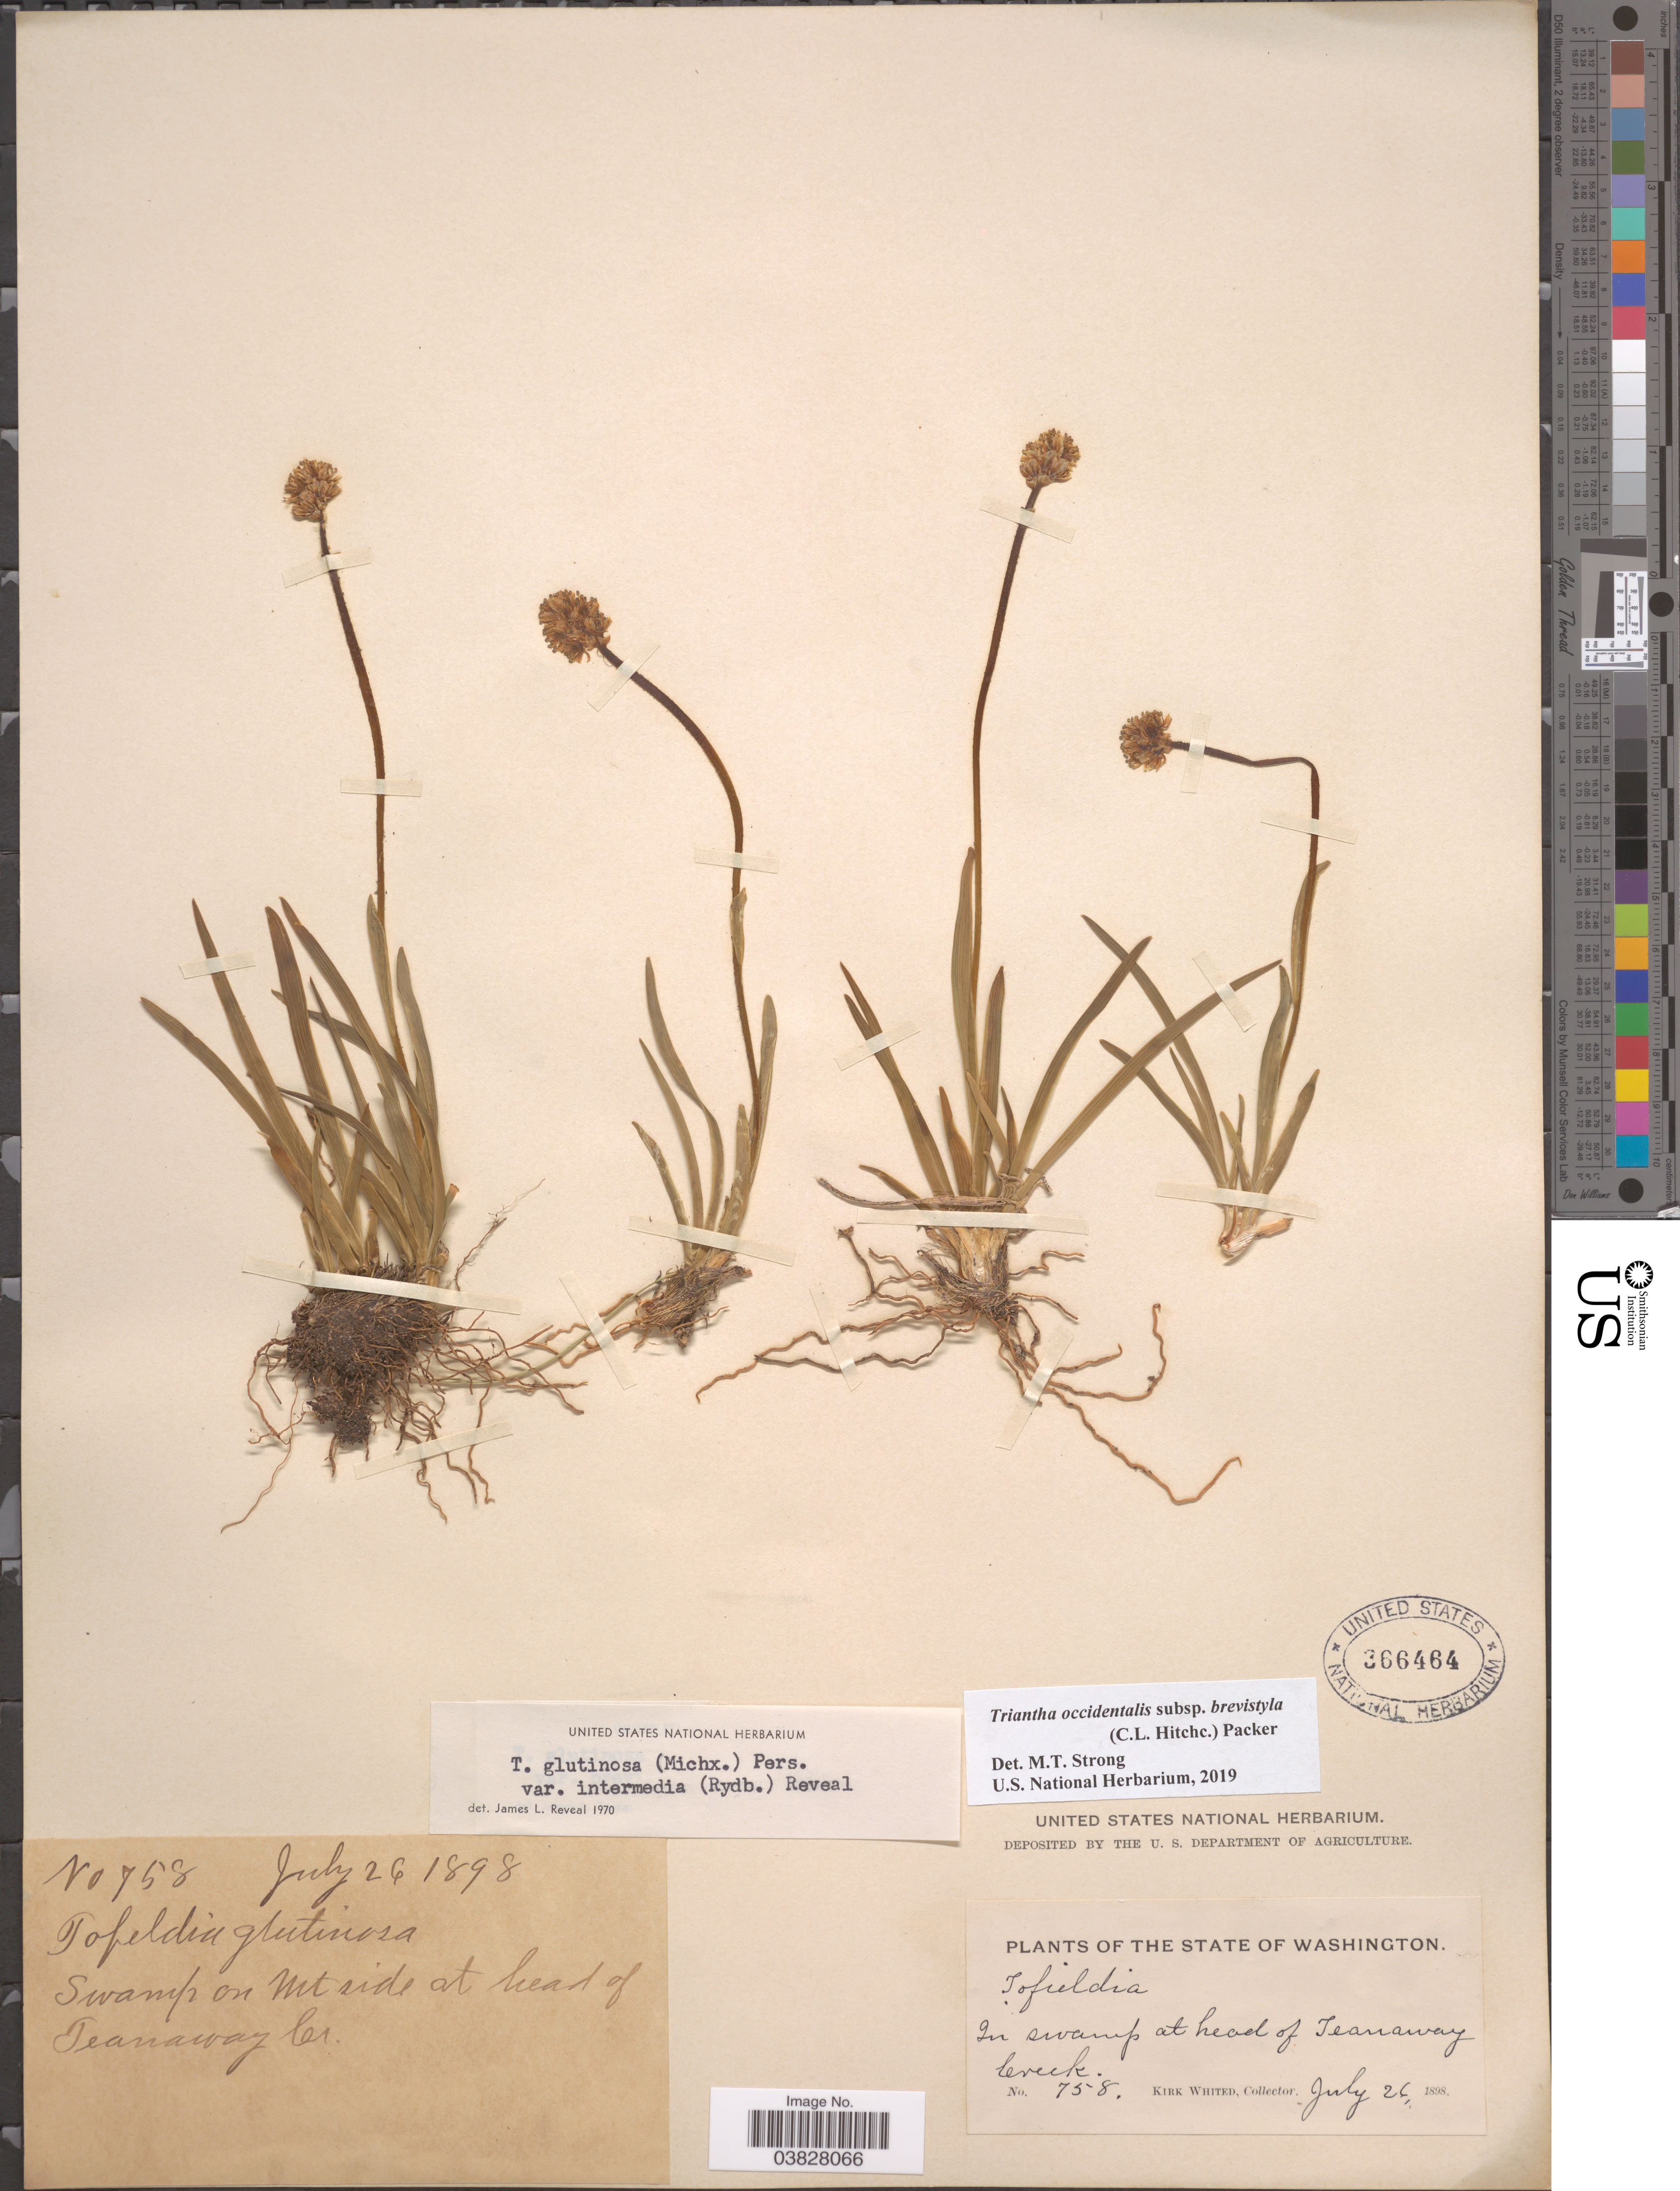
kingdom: Plantae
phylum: Tracheophyta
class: Liliopsida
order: Alismatales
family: Tofieldiaceae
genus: Triantha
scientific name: Triantha occidentalis subsp. brevistyla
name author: (C.L. Hitchc.) Packer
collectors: K. Whited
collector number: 758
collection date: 1898-07-26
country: United States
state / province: Washington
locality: In swamp on Mt side at head of Teanaway Creek.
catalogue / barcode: US 366464